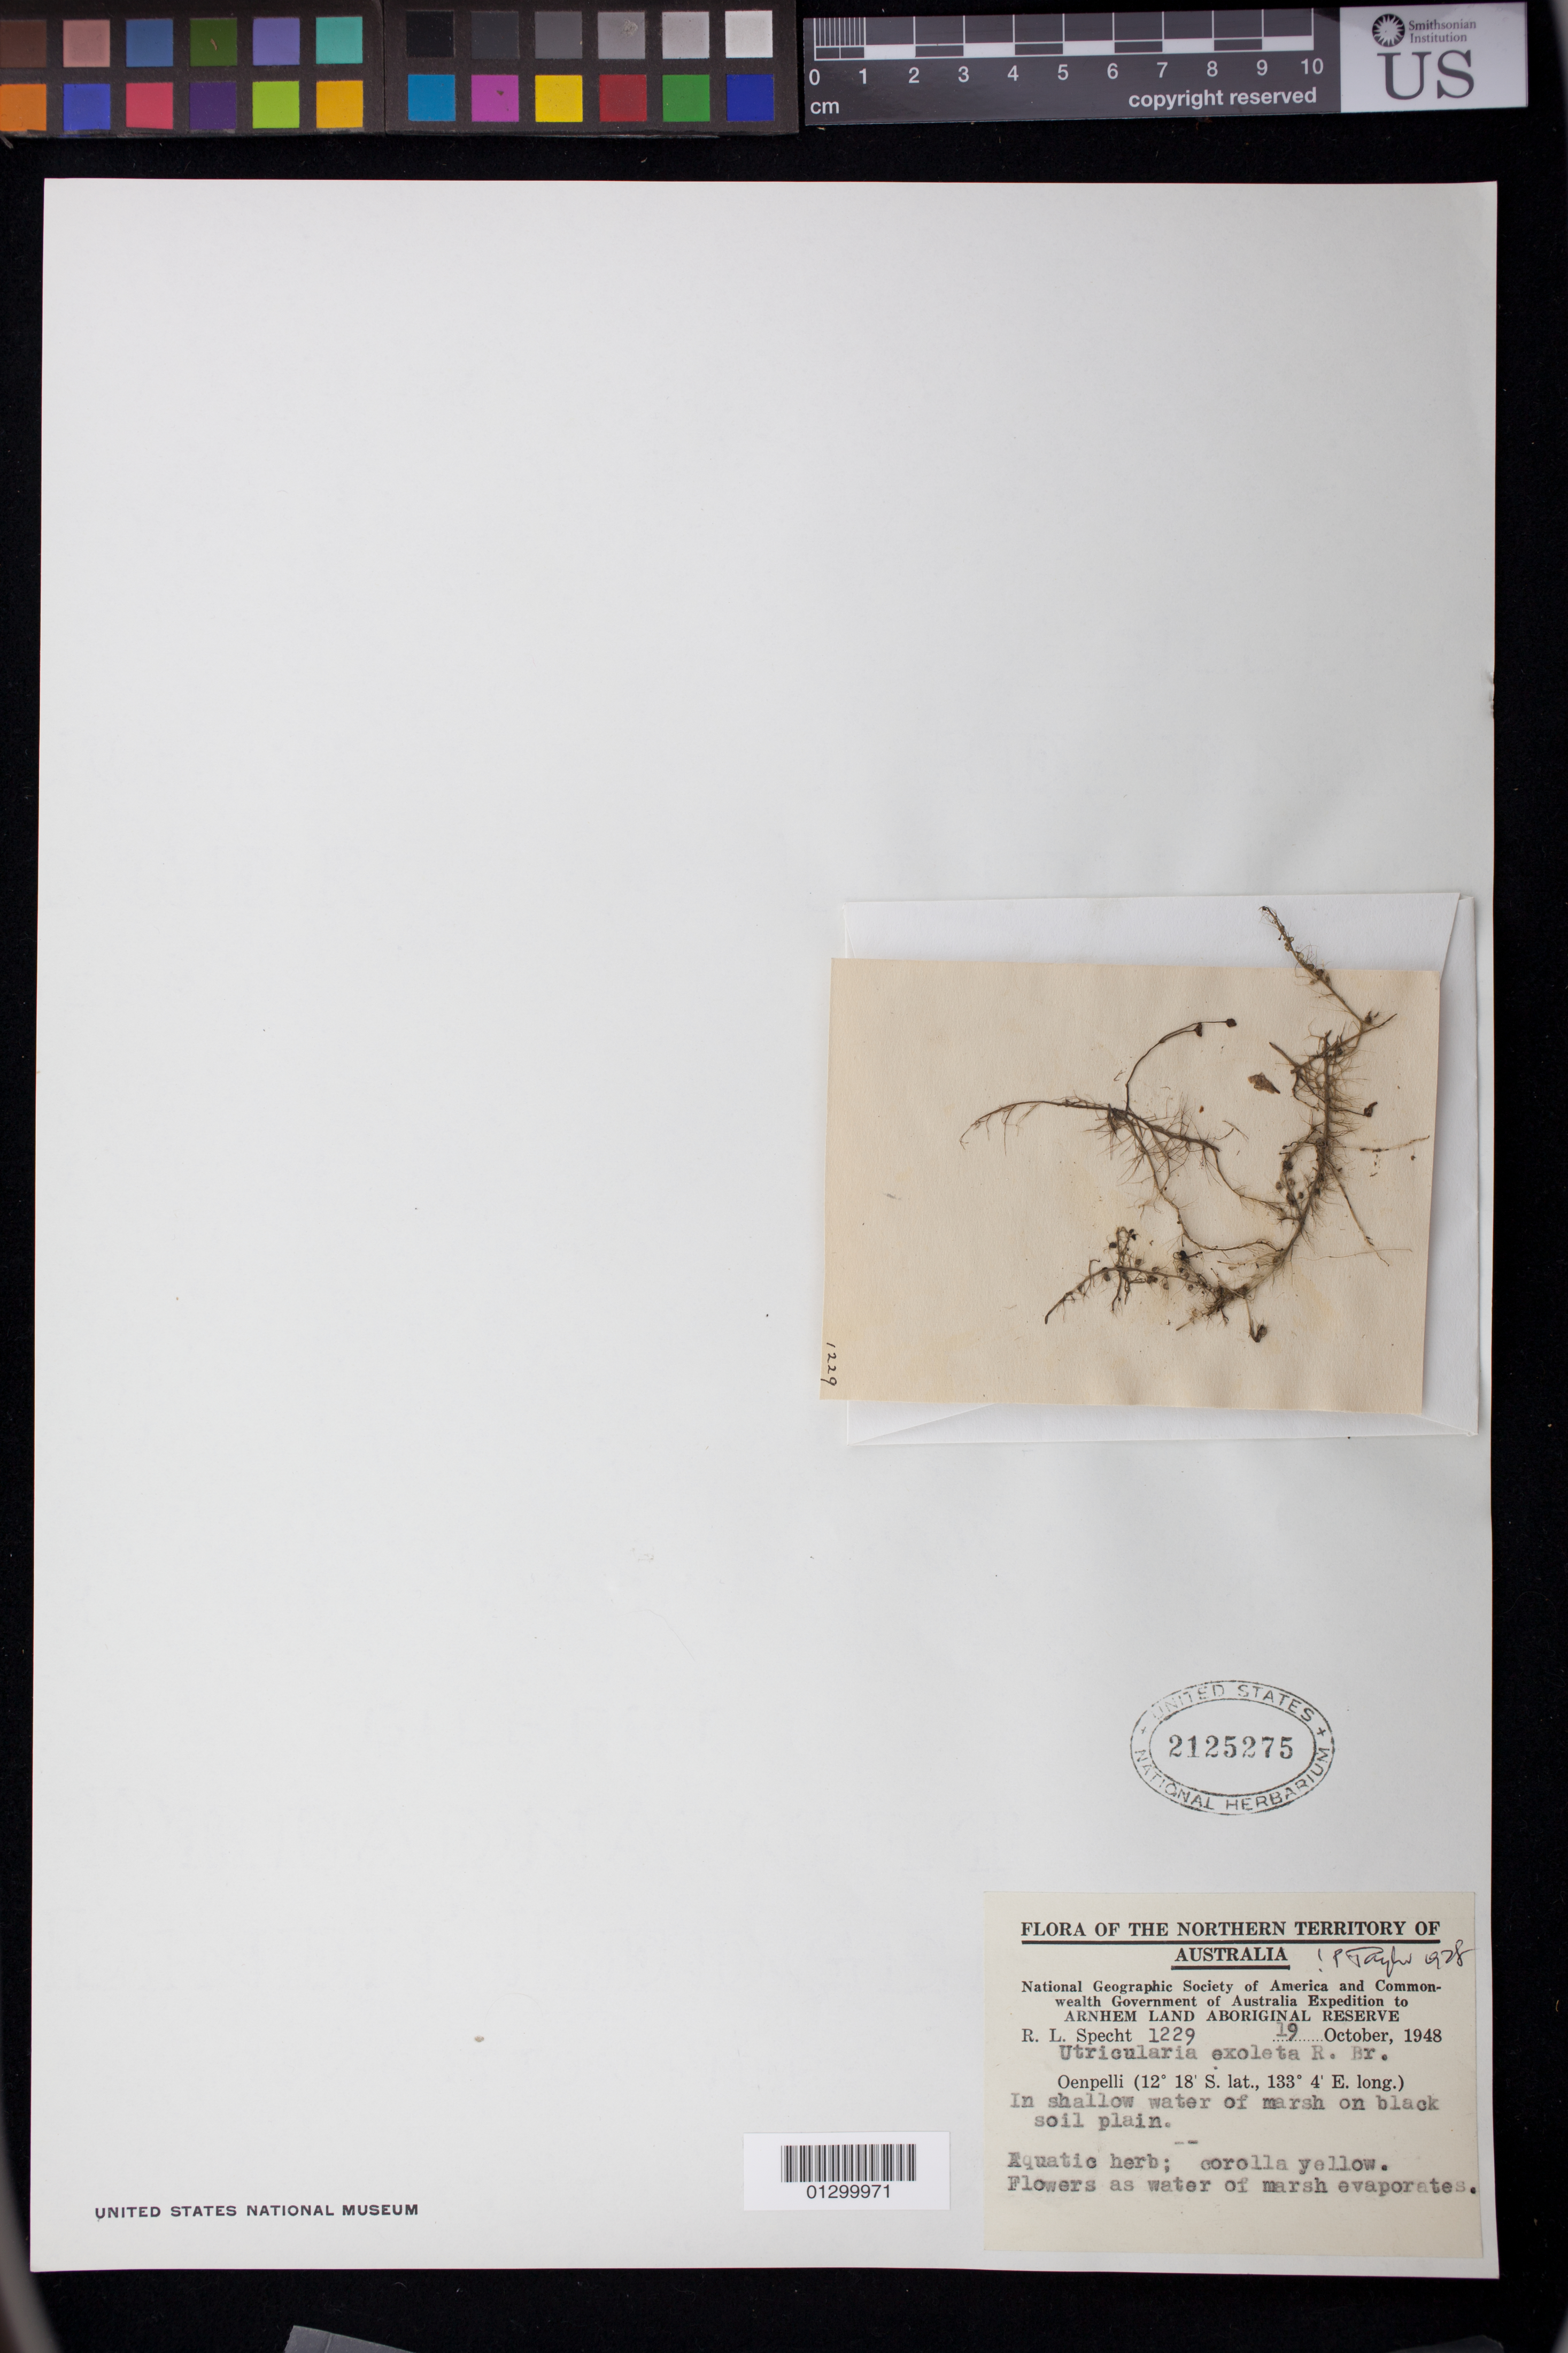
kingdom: Plantae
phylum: Tracheophyta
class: Magnoliopsida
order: Lamiales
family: Lentibulariaceae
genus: Utricularia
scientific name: Utricularia exoleta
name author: R. Br.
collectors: R. L. Specht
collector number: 1229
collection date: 1948-10-19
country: Australia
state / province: Northern Territory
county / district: West Arnhem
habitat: In shallow water of marsh on black soil plain.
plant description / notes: Aquatic herb; corolla yellow; Flowers as water of marsh evaporates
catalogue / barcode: US 2125275